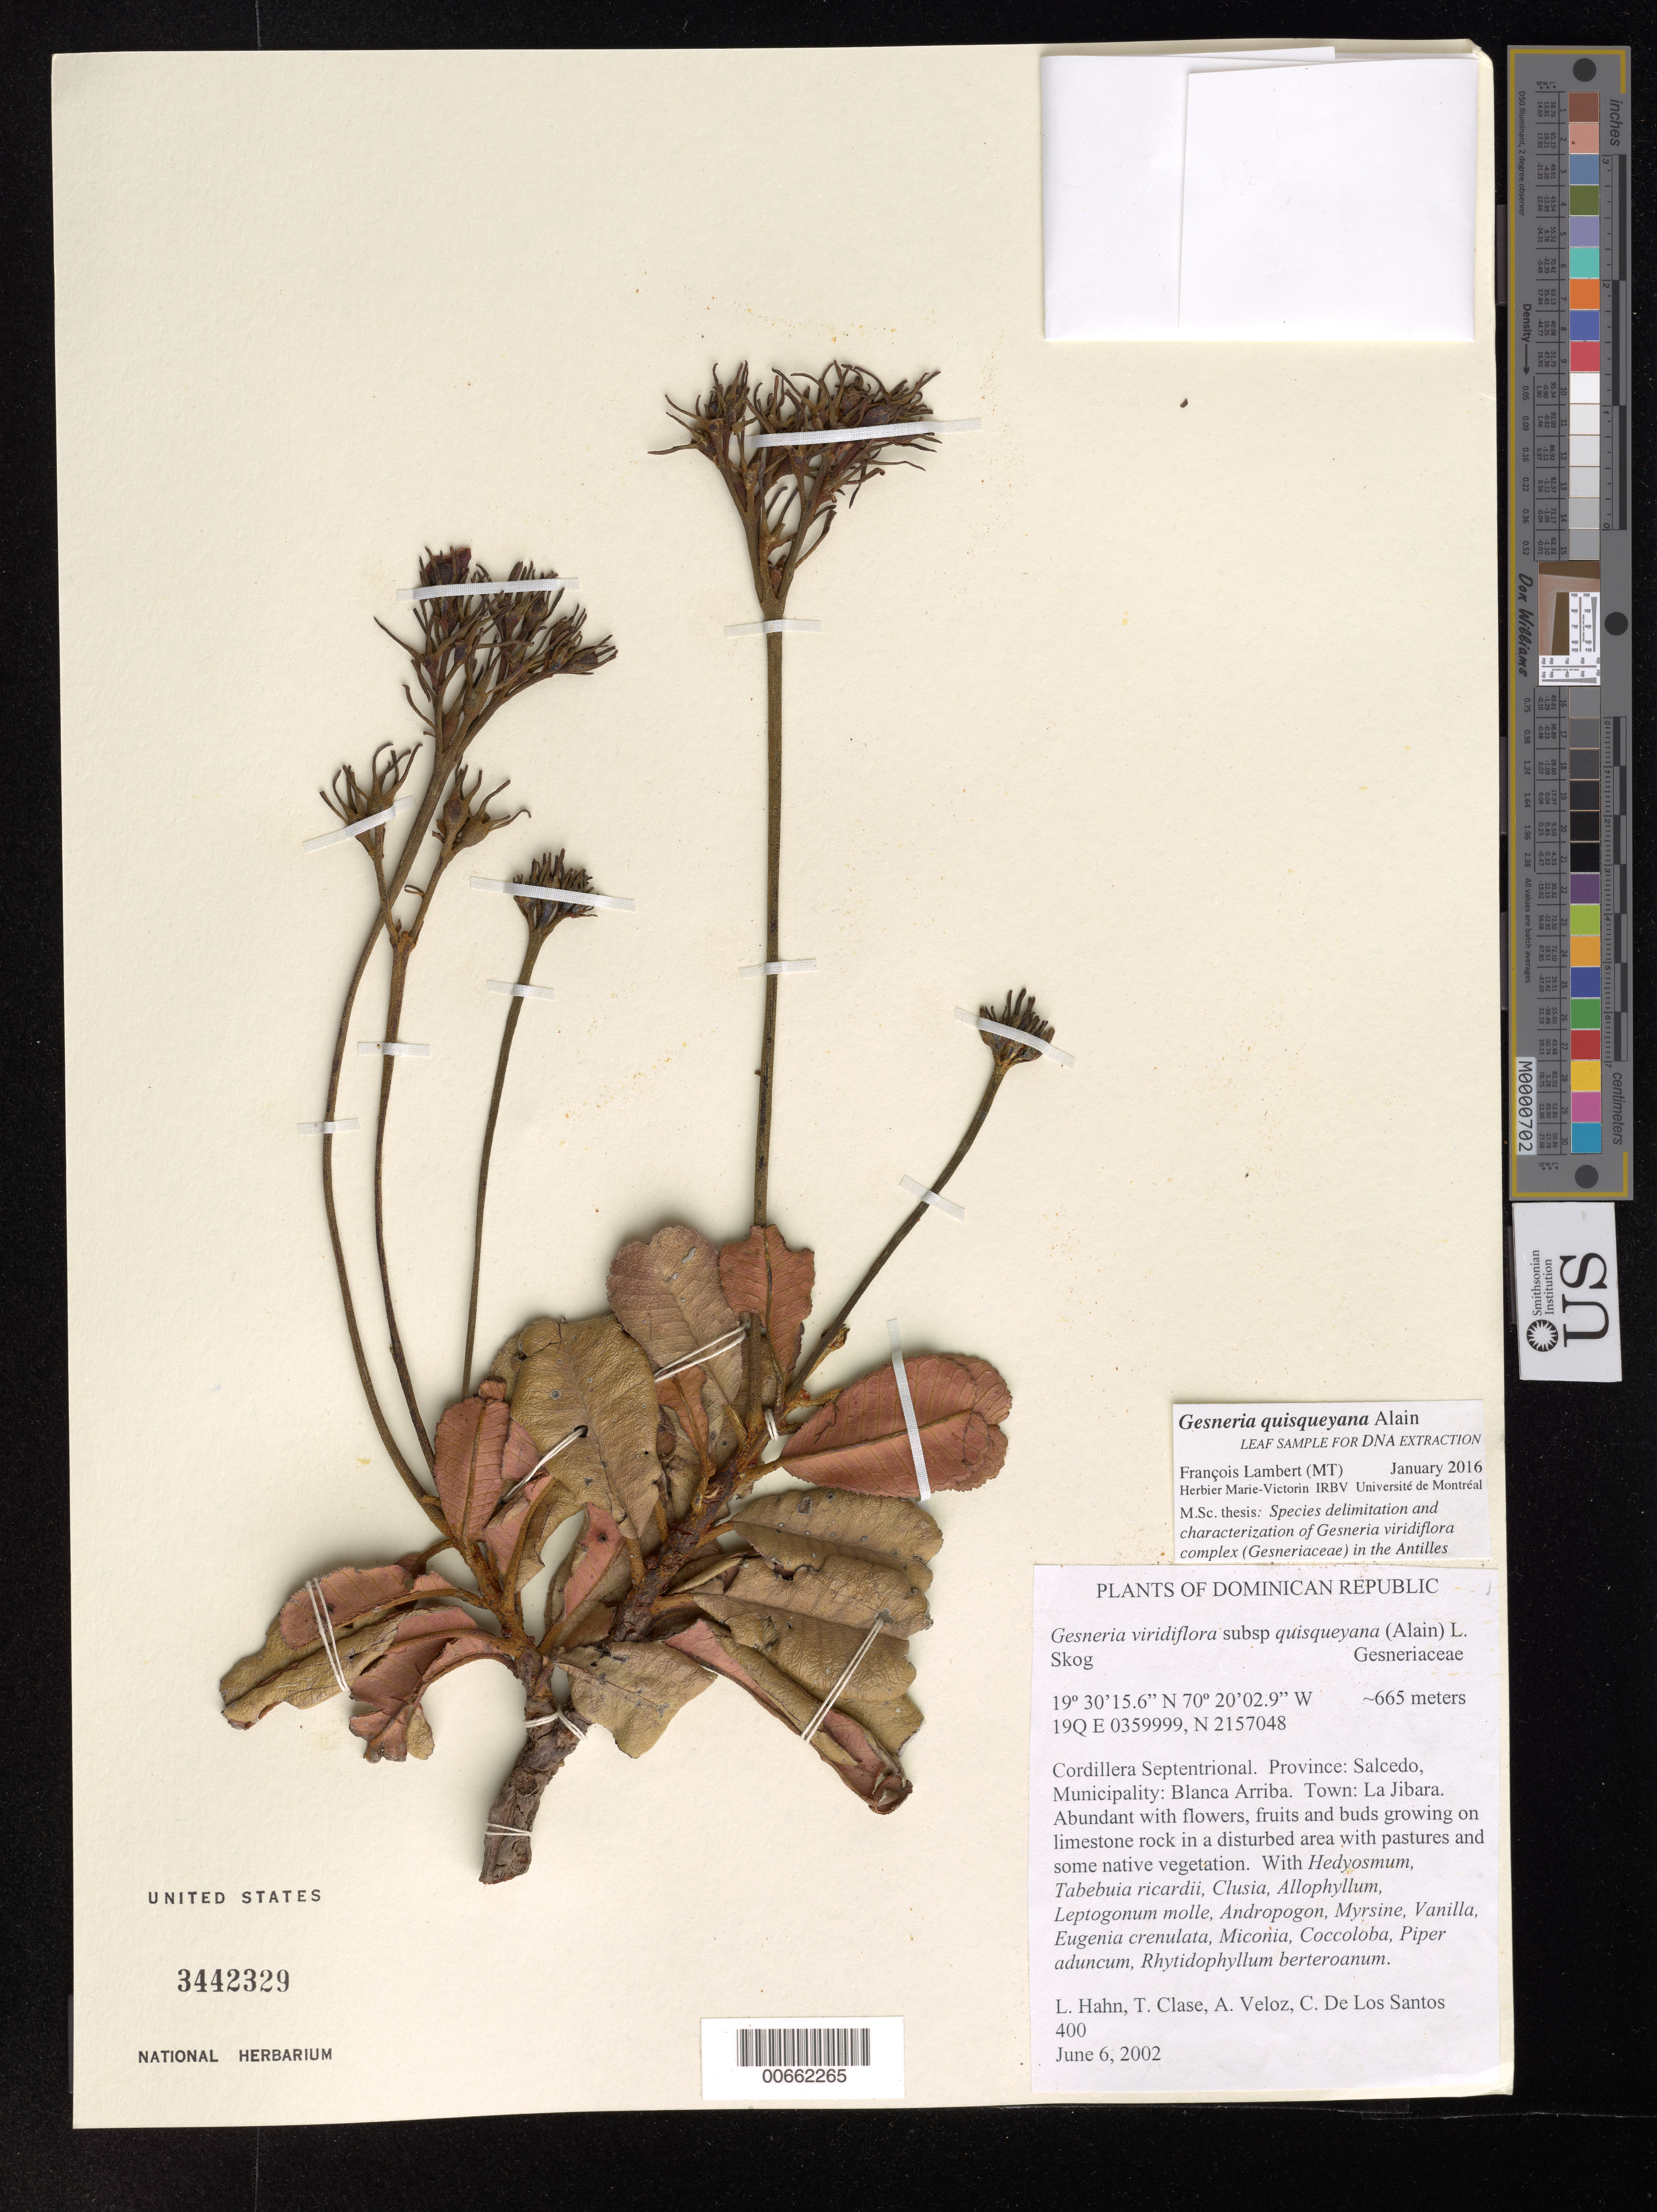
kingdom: Plantae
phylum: Tracheophyta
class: Magnoliopsida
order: Lamiales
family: Gesneriaceae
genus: Gesneria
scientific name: Gesneria quisqueyana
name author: Alain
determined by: Lambert, Francois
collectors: L. Hahn, T. Clase, A. Veloz & C. De Los Santos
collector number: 400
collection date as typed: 06 Jun 2002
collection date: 2002-06-06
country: Dominican Republic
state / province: Hermanas Mirabal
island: Hispaniola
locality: Cordillera Septentrional. Province: Salcedo, Municipality: Blanca Arriba. Town: La Jibara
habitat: Growing on limesteone rock in a disturbed area with pastures and some native vegetation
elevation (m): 665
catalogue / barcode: US 3442329